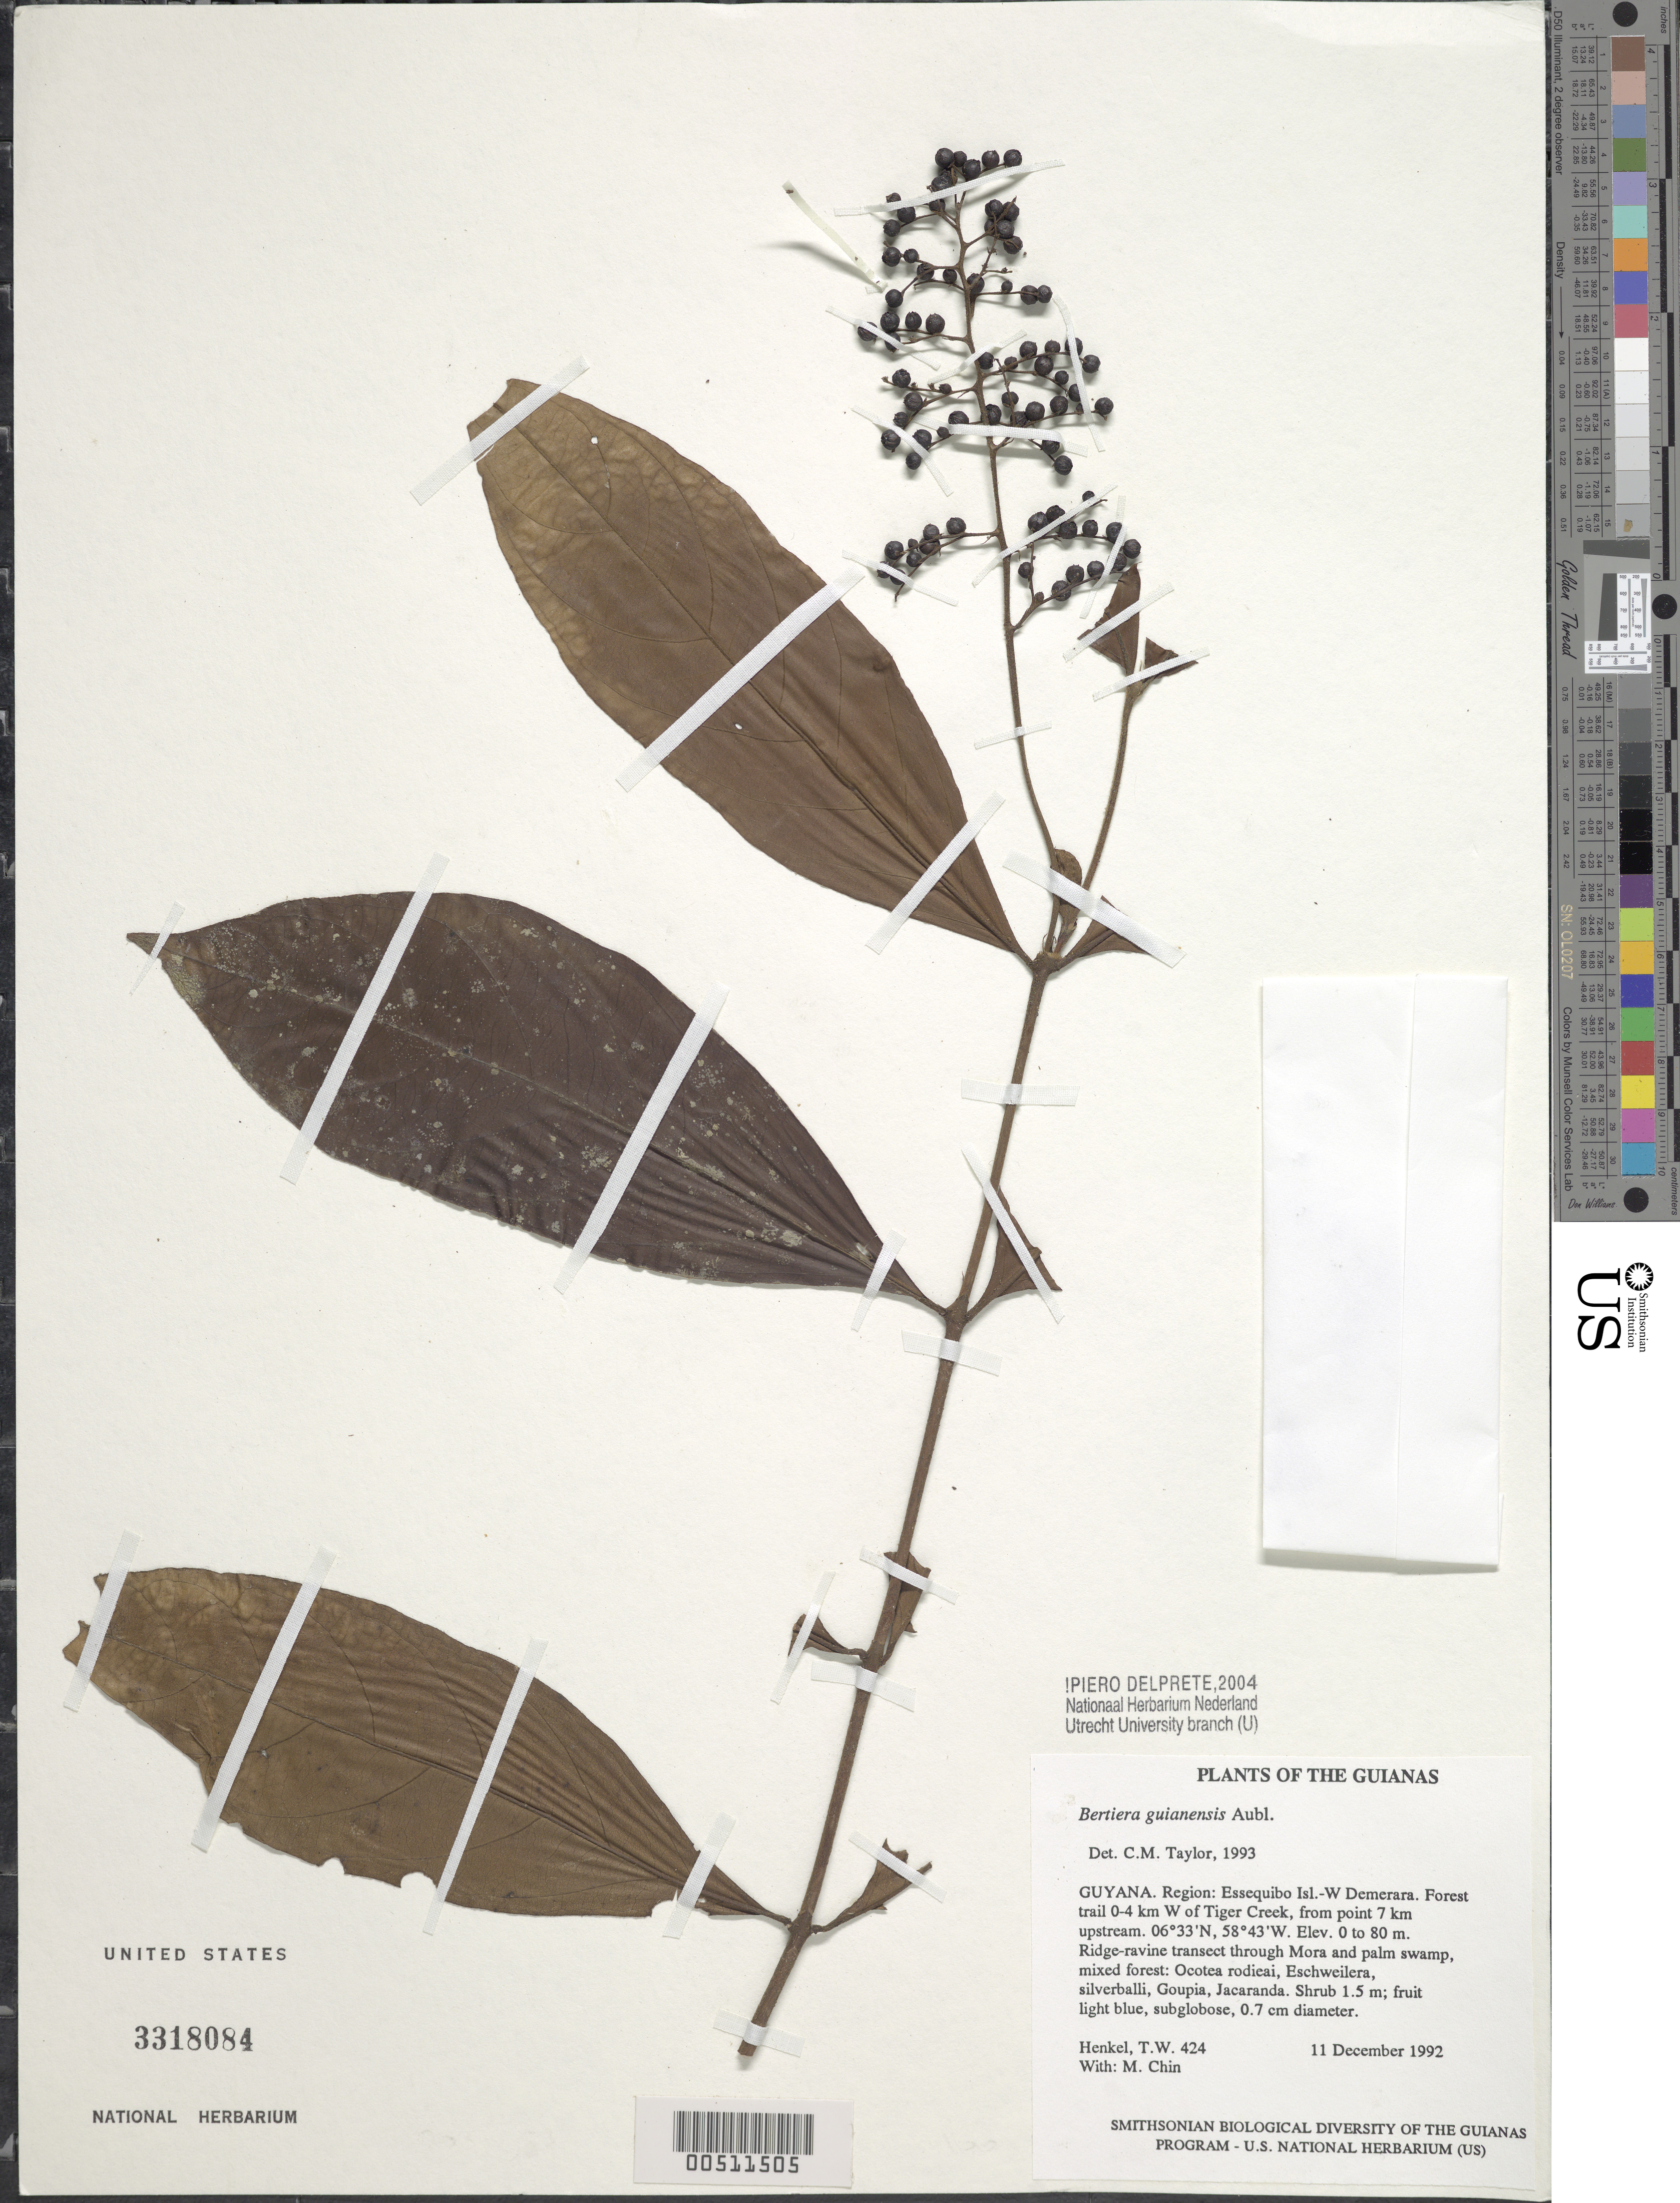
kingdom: Plantae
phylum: Tracheophyta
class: Magnoliopsida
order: Gentianales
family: Rubiaceae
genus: Bertiera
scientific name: Bertiera guianensis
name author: Aubl.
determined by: Taylor, Charlotte M.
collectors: T. Henkel & M. Chin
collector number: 424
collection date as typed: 11 December 1992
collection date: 1992-12-11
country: Guyana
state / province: Essequibo Isl-W. Demerara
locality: Forest trail 0-4 km W of Tiger Creek, from point 7 km upstream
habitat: Ridge-ravine transect through Mora and palm swamp, mixed forest: Ocotea rodieai, Eschweilera, silverballi, Goupia, Jacaranda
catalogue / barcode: US 3318084